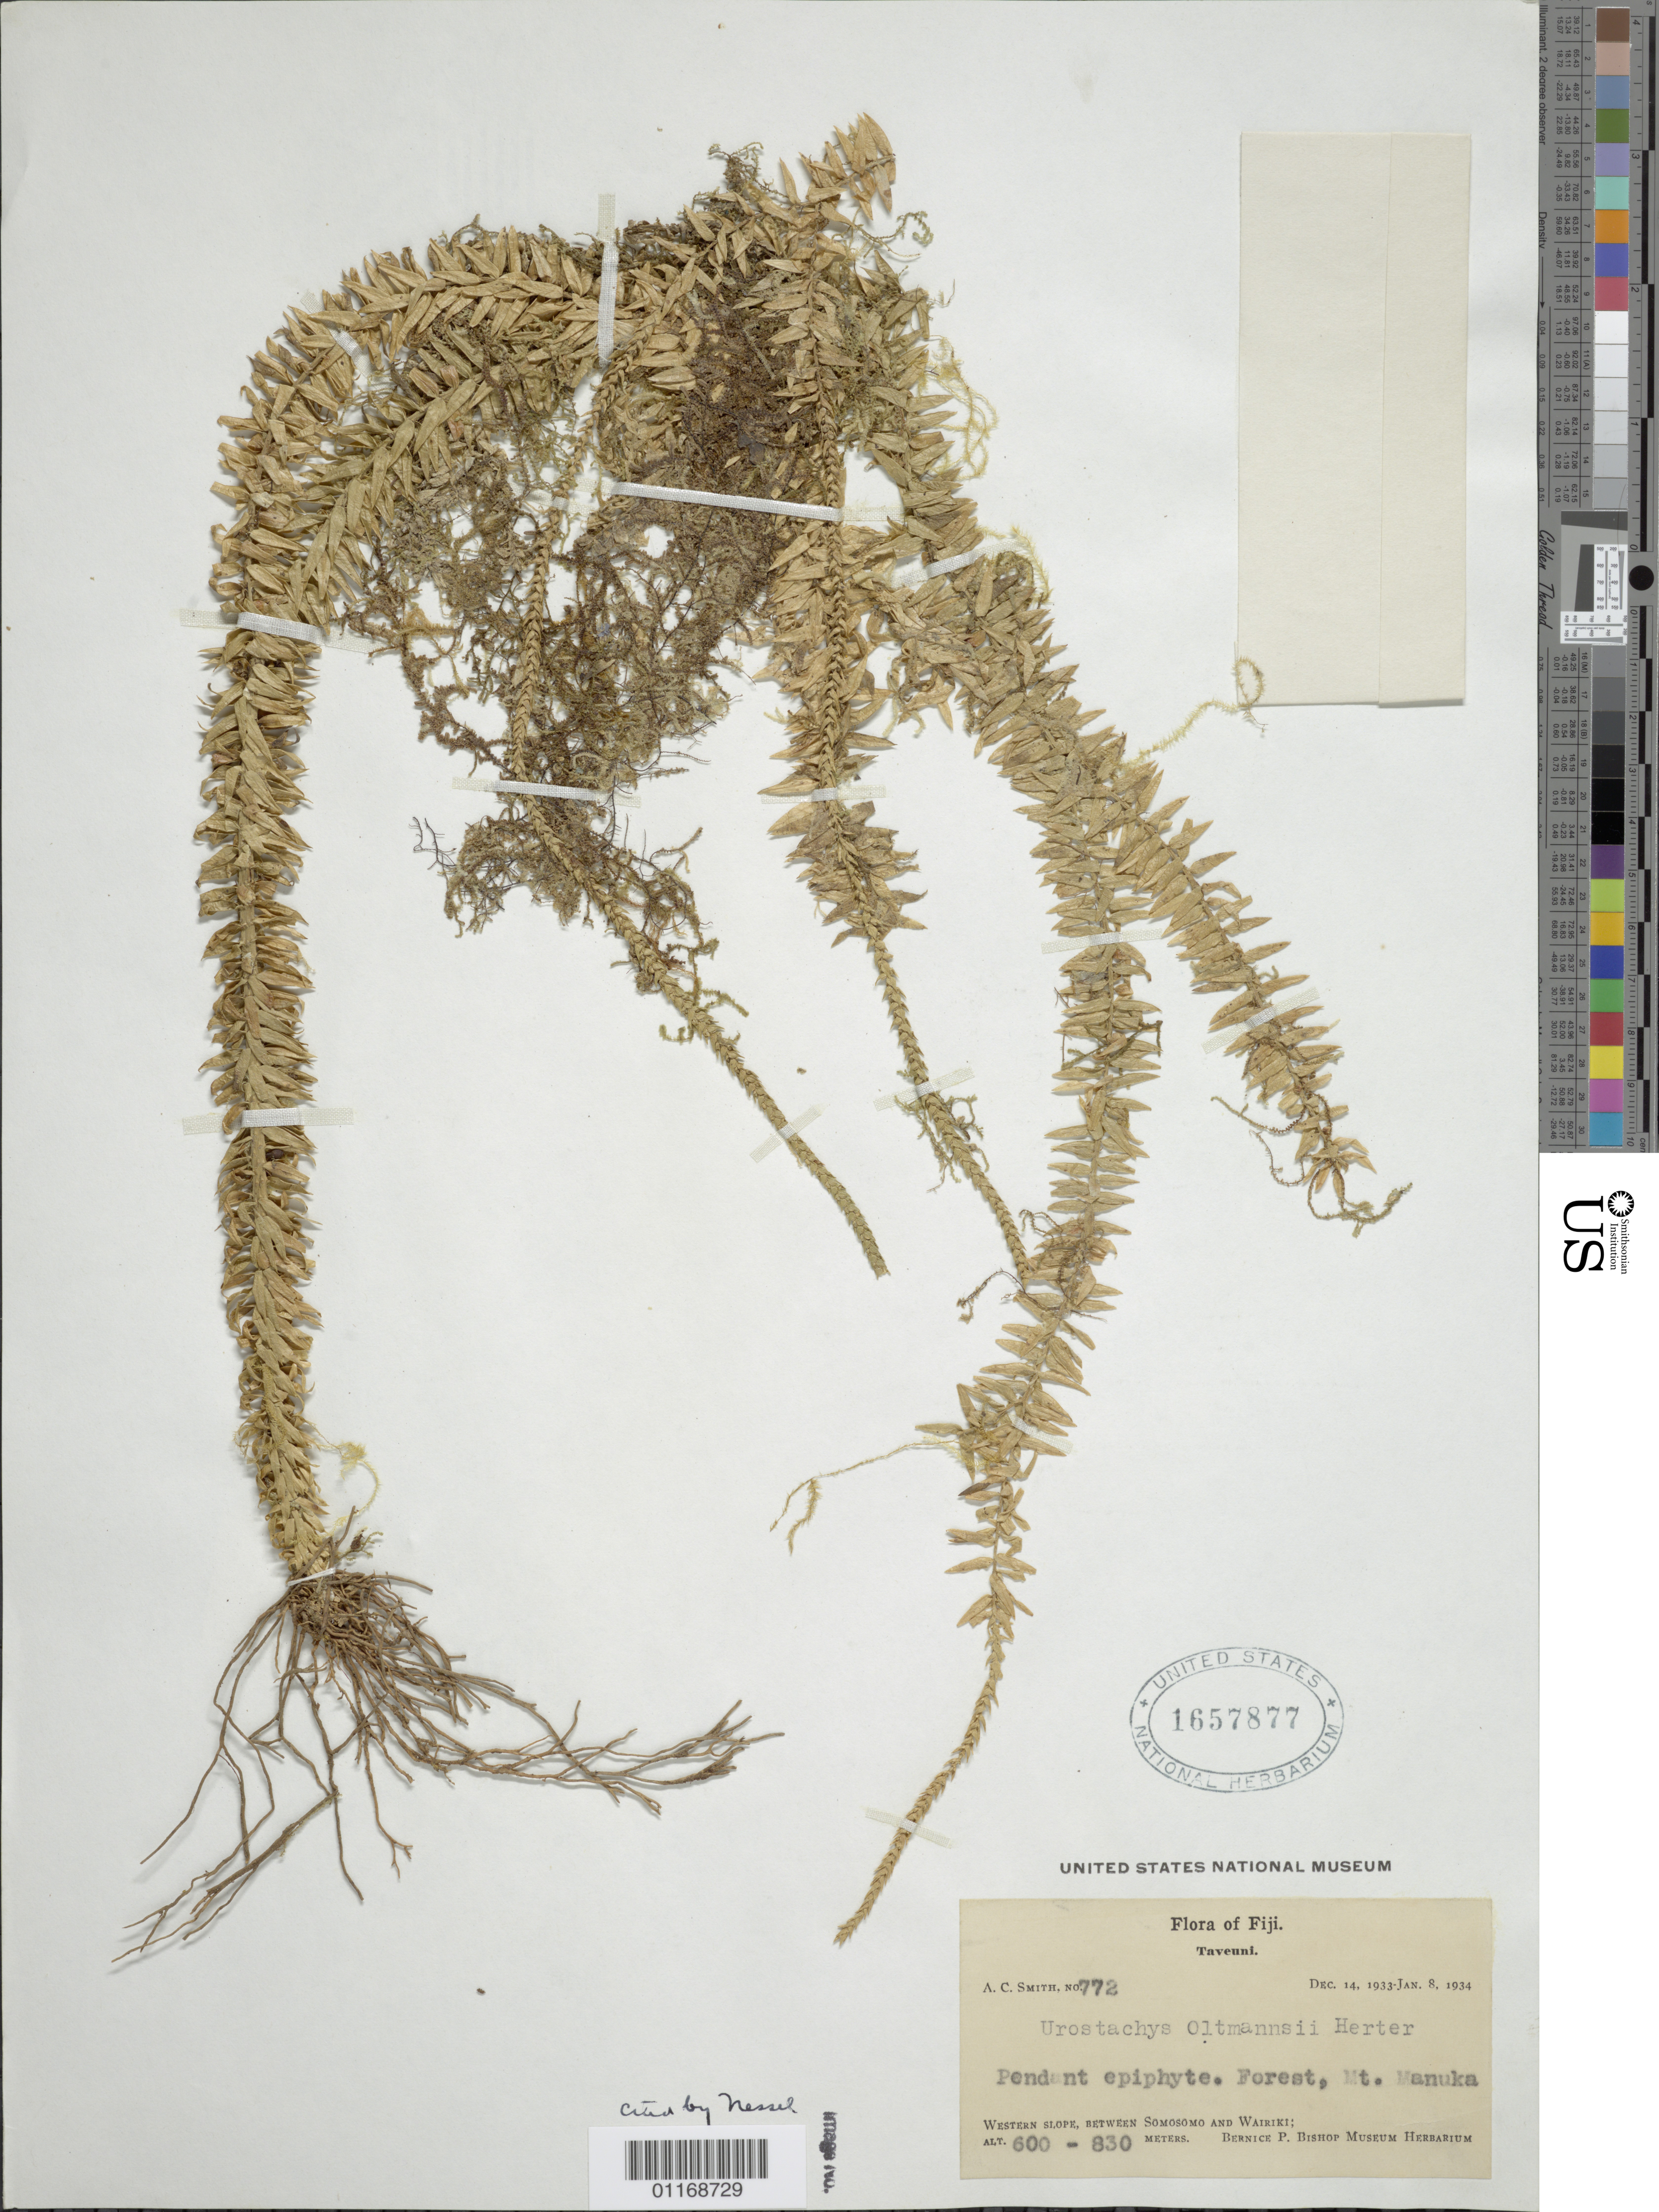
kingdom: Plantae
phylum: Tracheophyta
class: Lycopodiopsida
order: Lycopodiales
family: Lycopodiaceae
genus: Phlegmariurus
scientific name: Phlegmariurus foliosus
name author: (Copel.) A. R. Field & Bostock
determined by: Field, A. R.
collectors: A. C. Smith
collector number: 772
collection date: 1933-12-14/1934-01-08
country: Fiji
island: Taveuni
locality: Western slope, between Somosomo and Wairiki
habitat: forest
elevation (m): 600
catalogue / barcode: US 1657877